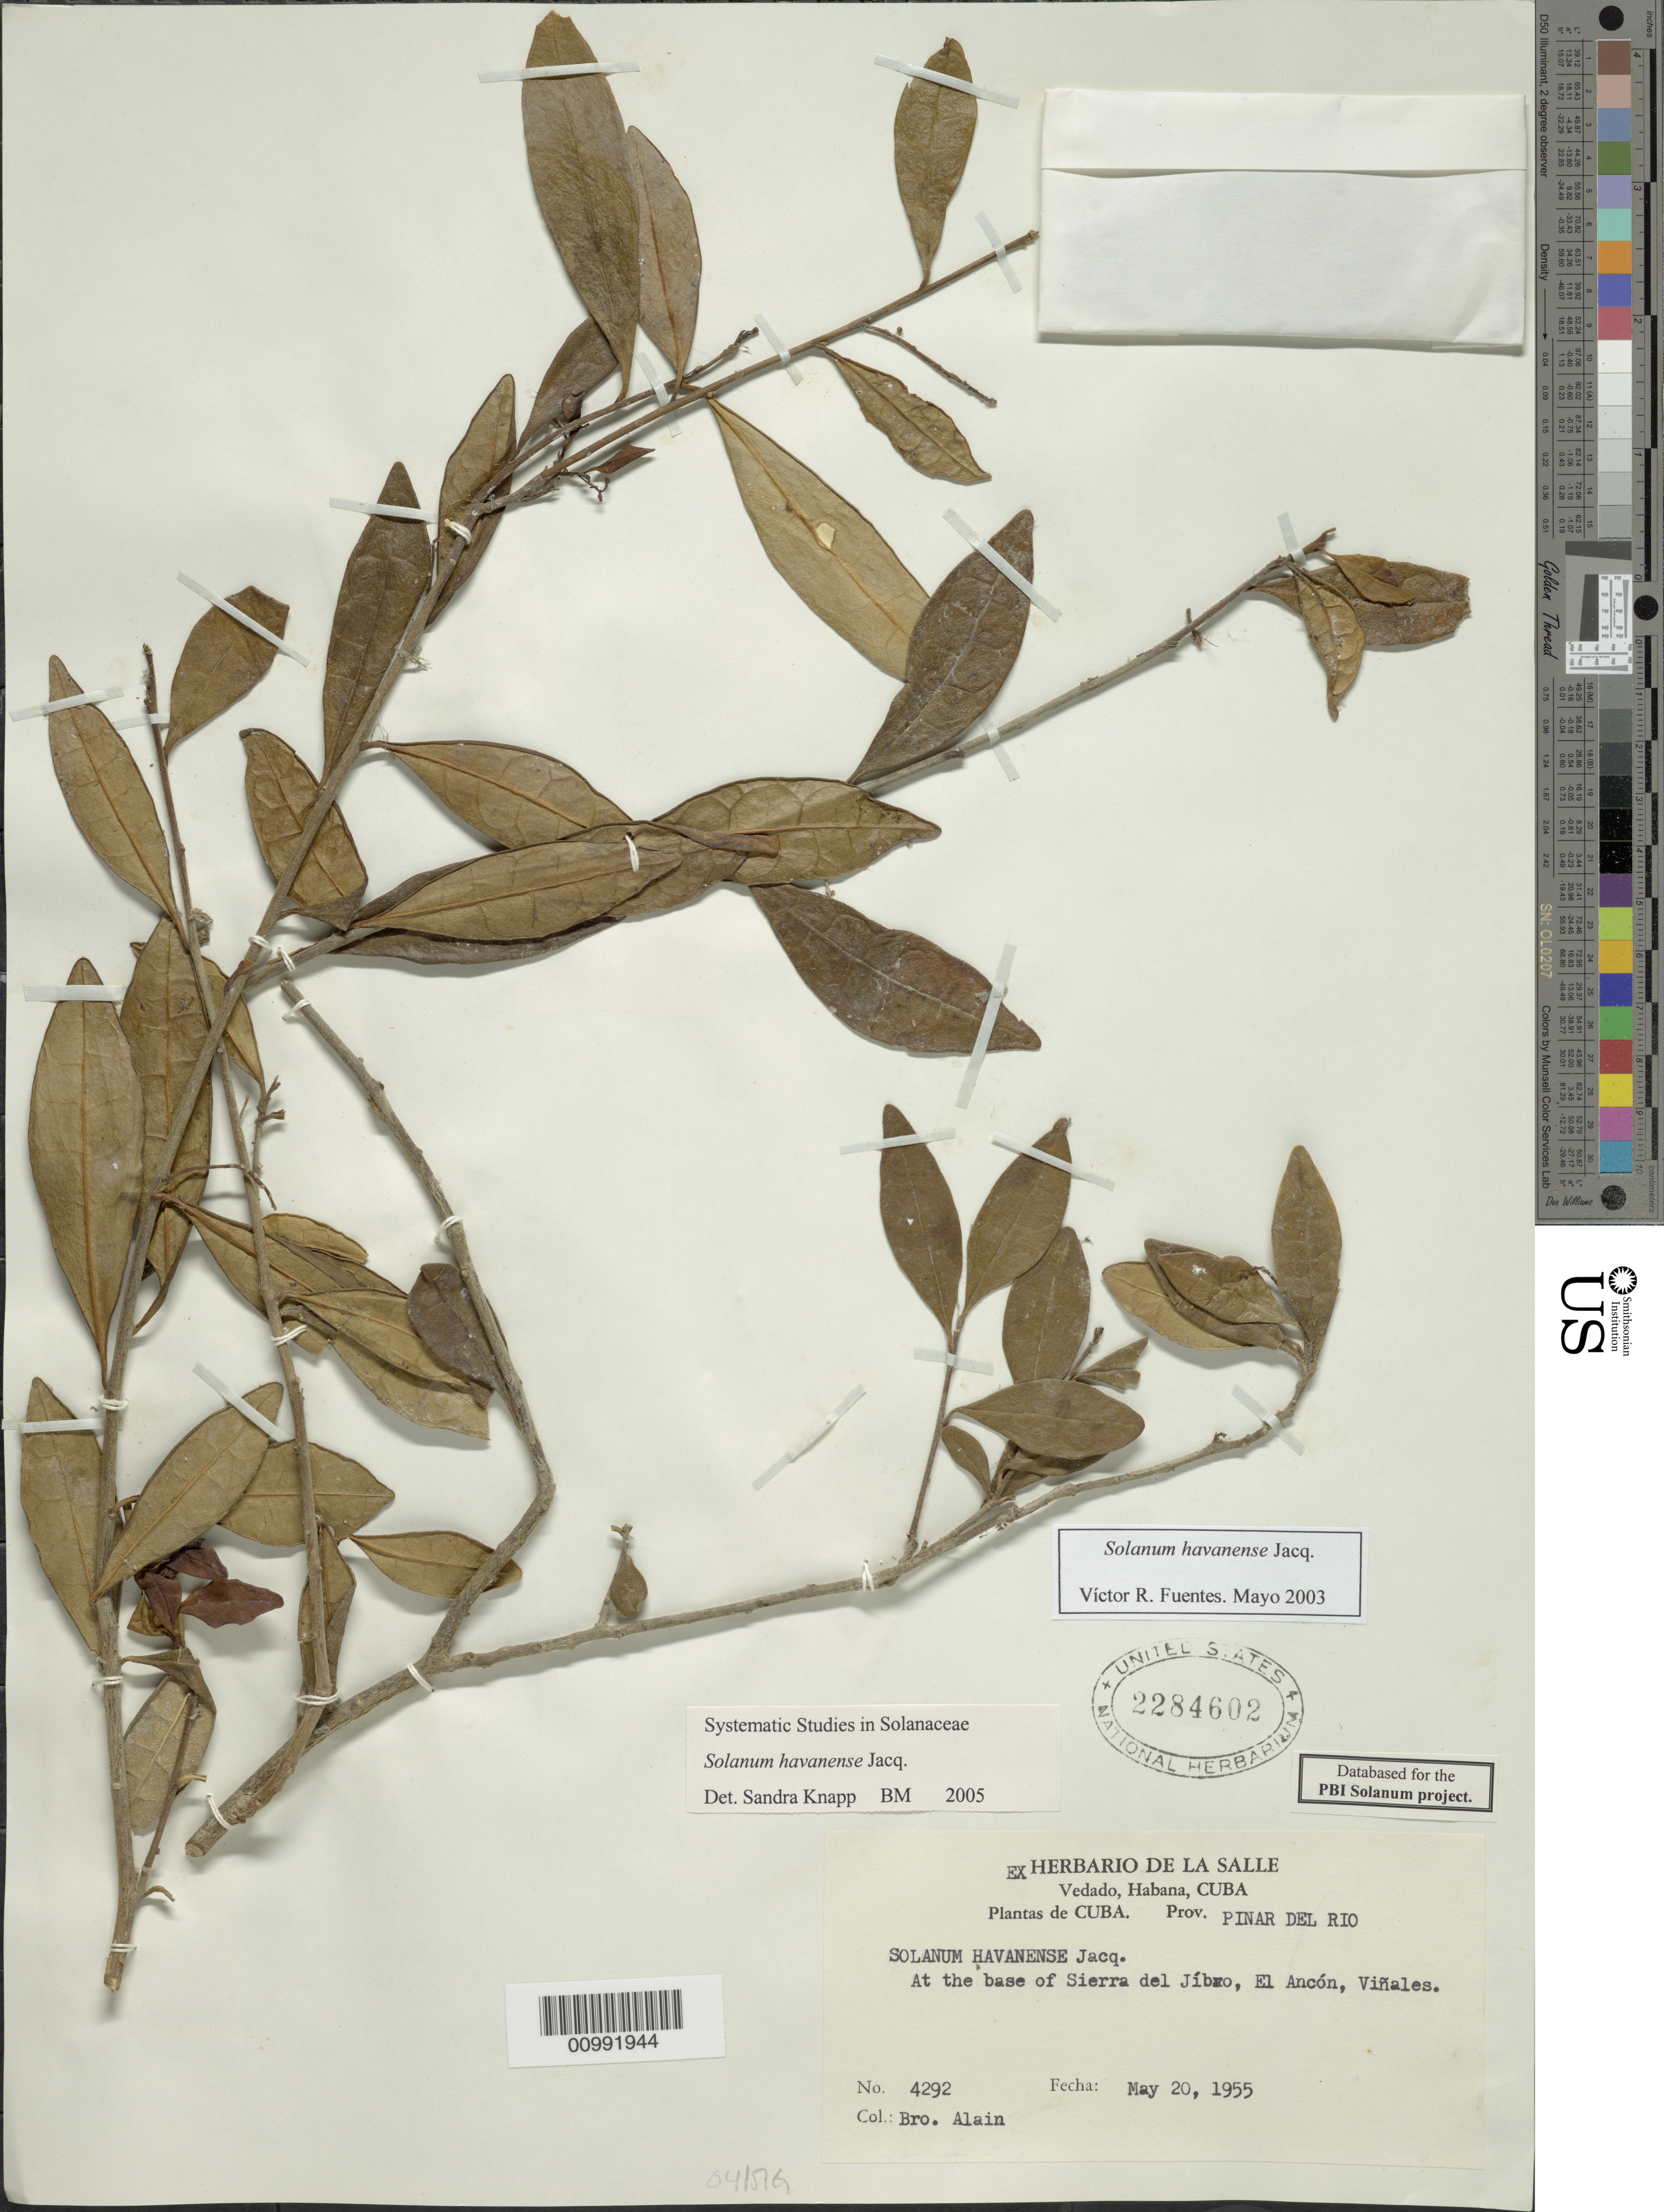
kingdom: Plantae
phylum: Tracheophyta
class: Magnoliopsida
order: Solanales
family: Solanaceae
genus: Solanum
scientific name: Solanum havanense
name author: Jacq.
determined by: Knapp, S. D.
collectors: A. H. Liogier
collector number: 4292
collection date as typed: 20 May 1955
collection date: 1955-05-20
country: Cuba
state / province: Pinar del Rio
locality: base of Sierra de Jíbaro, El Ancón, Viñales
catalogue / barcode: US 2284602